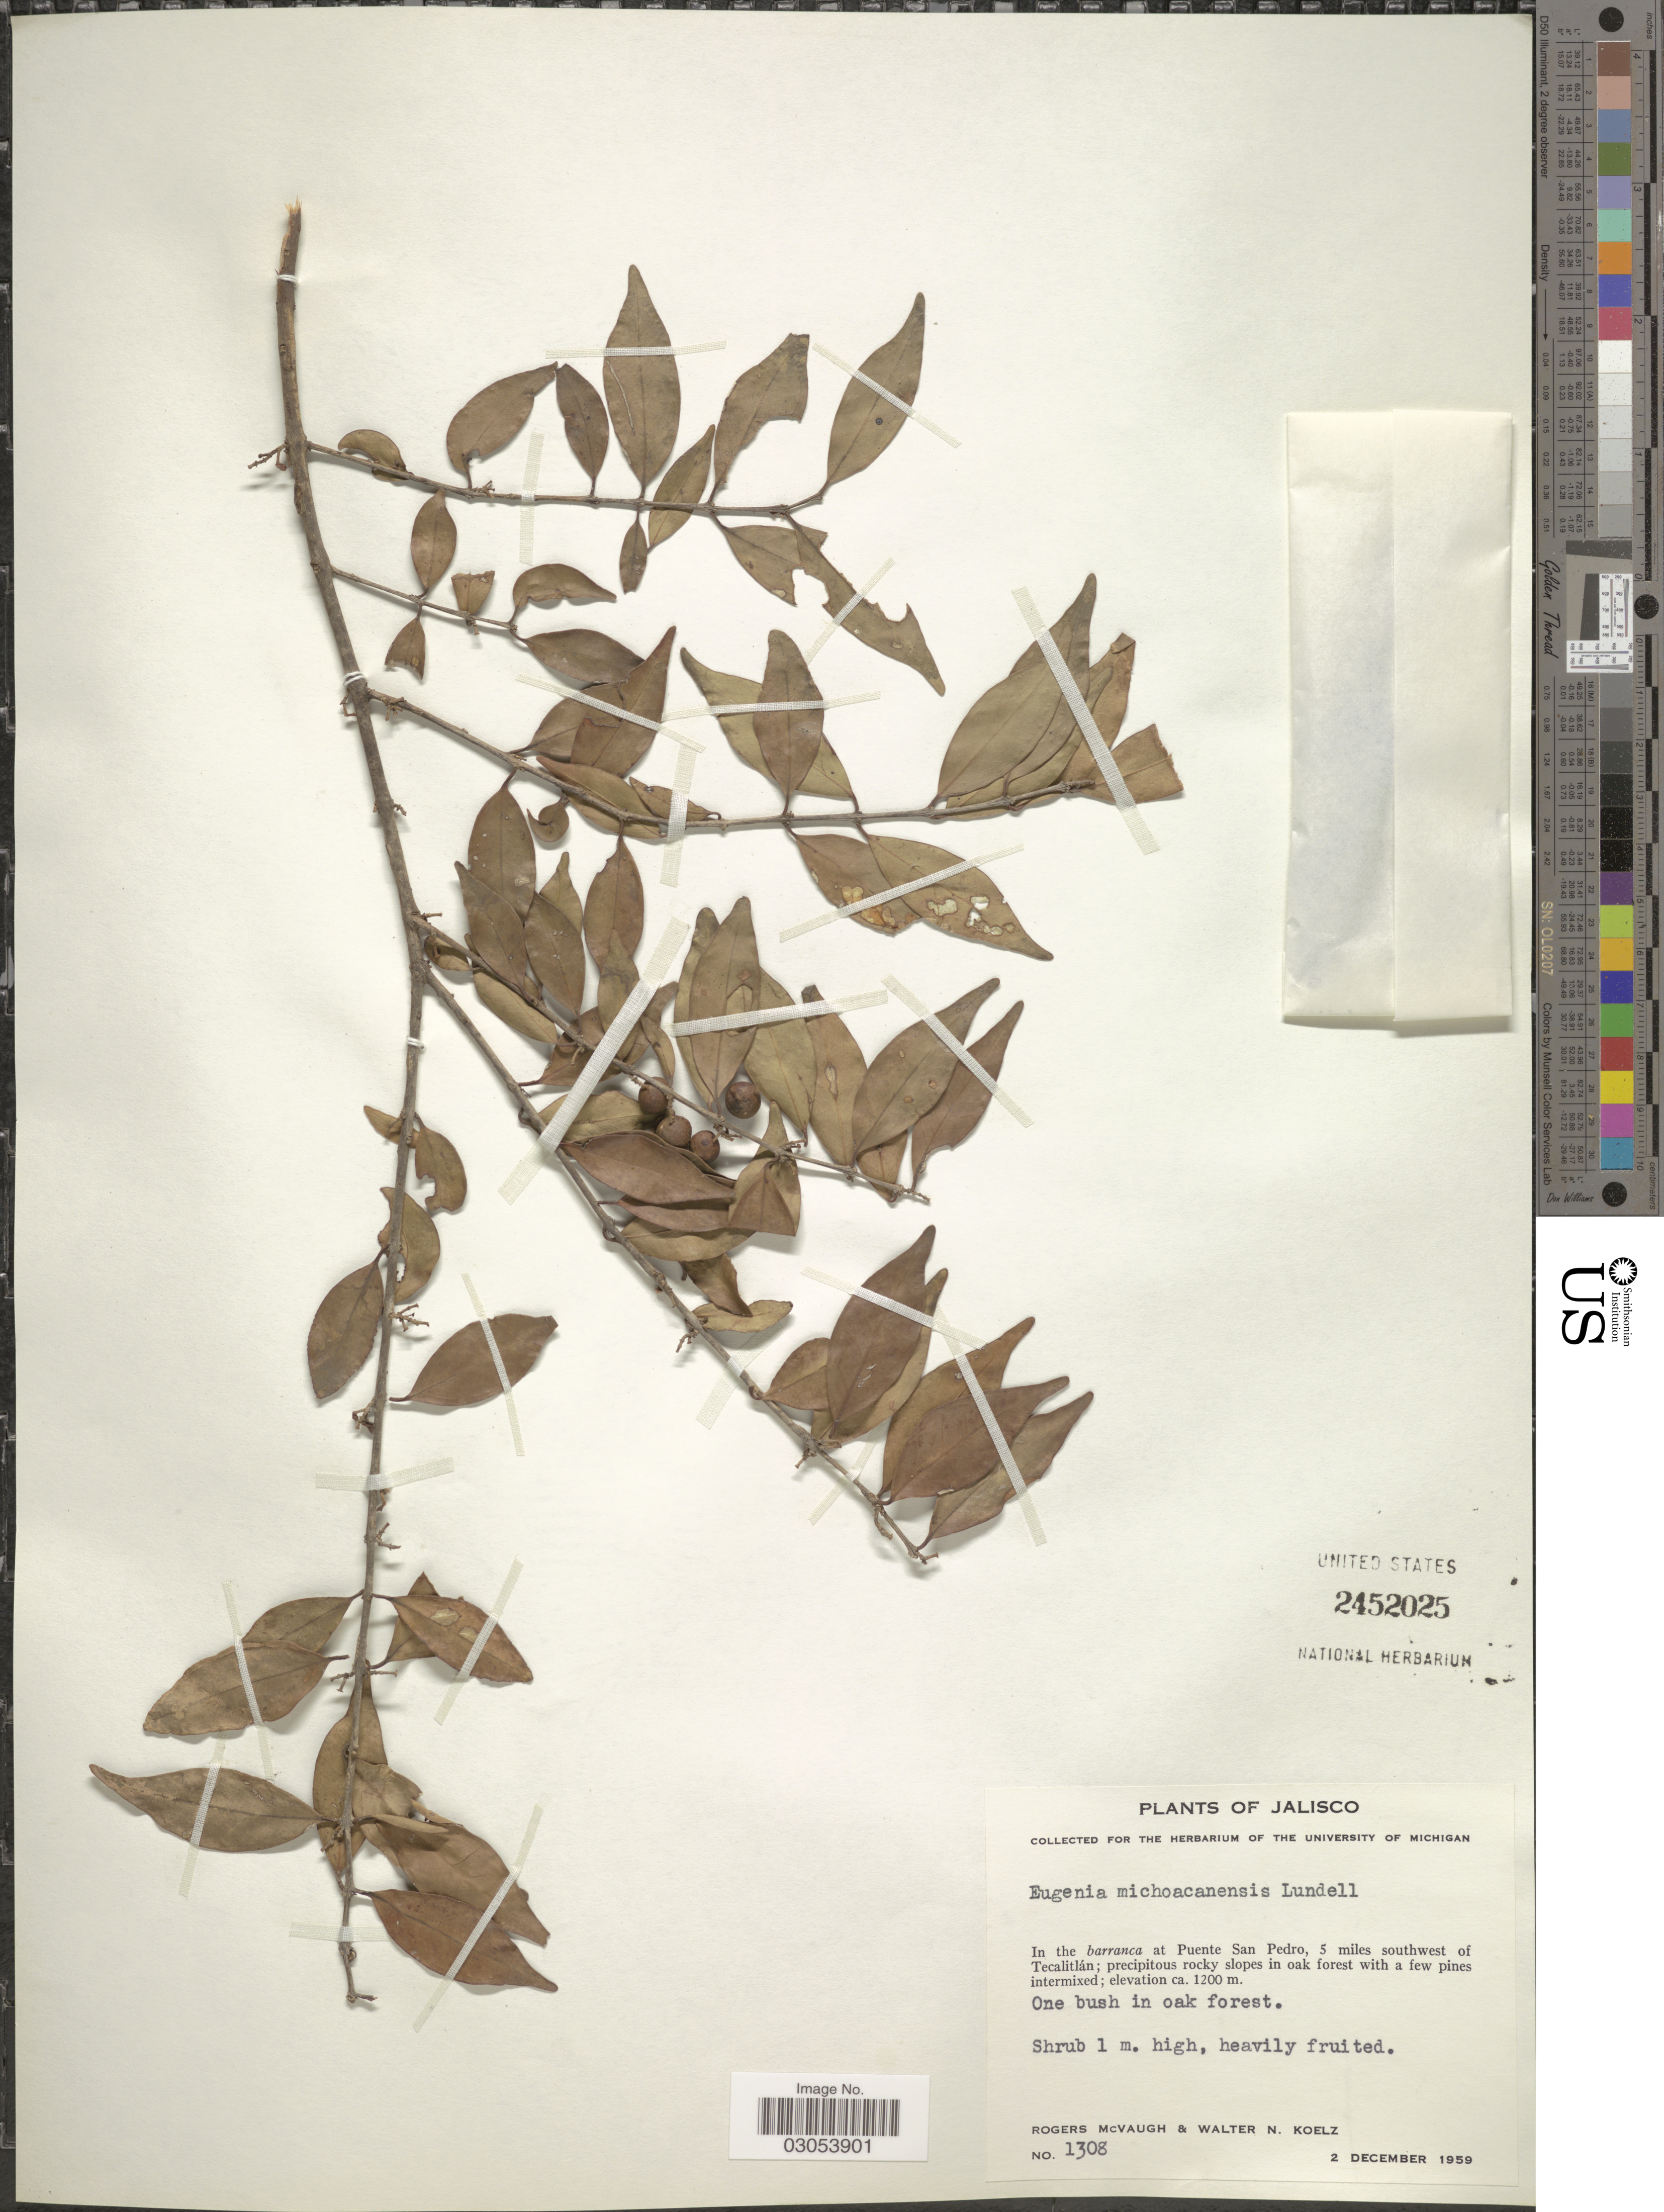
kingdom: Plantae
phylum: Tracheophyta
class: Magnoliopsida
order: Myrtales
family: Myrtaceae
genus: Eugenia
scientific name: Eugenia michoacanensis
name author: Lundell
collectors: R. McVaugh & W. N. Koelz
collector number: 1308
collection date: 1959-12-02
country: Mexico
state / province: Jalisco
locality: In the barranca at Puente San Pedro, 5 miles southwest of Tecalitlán.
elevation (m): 1200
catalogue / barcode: US 2452025